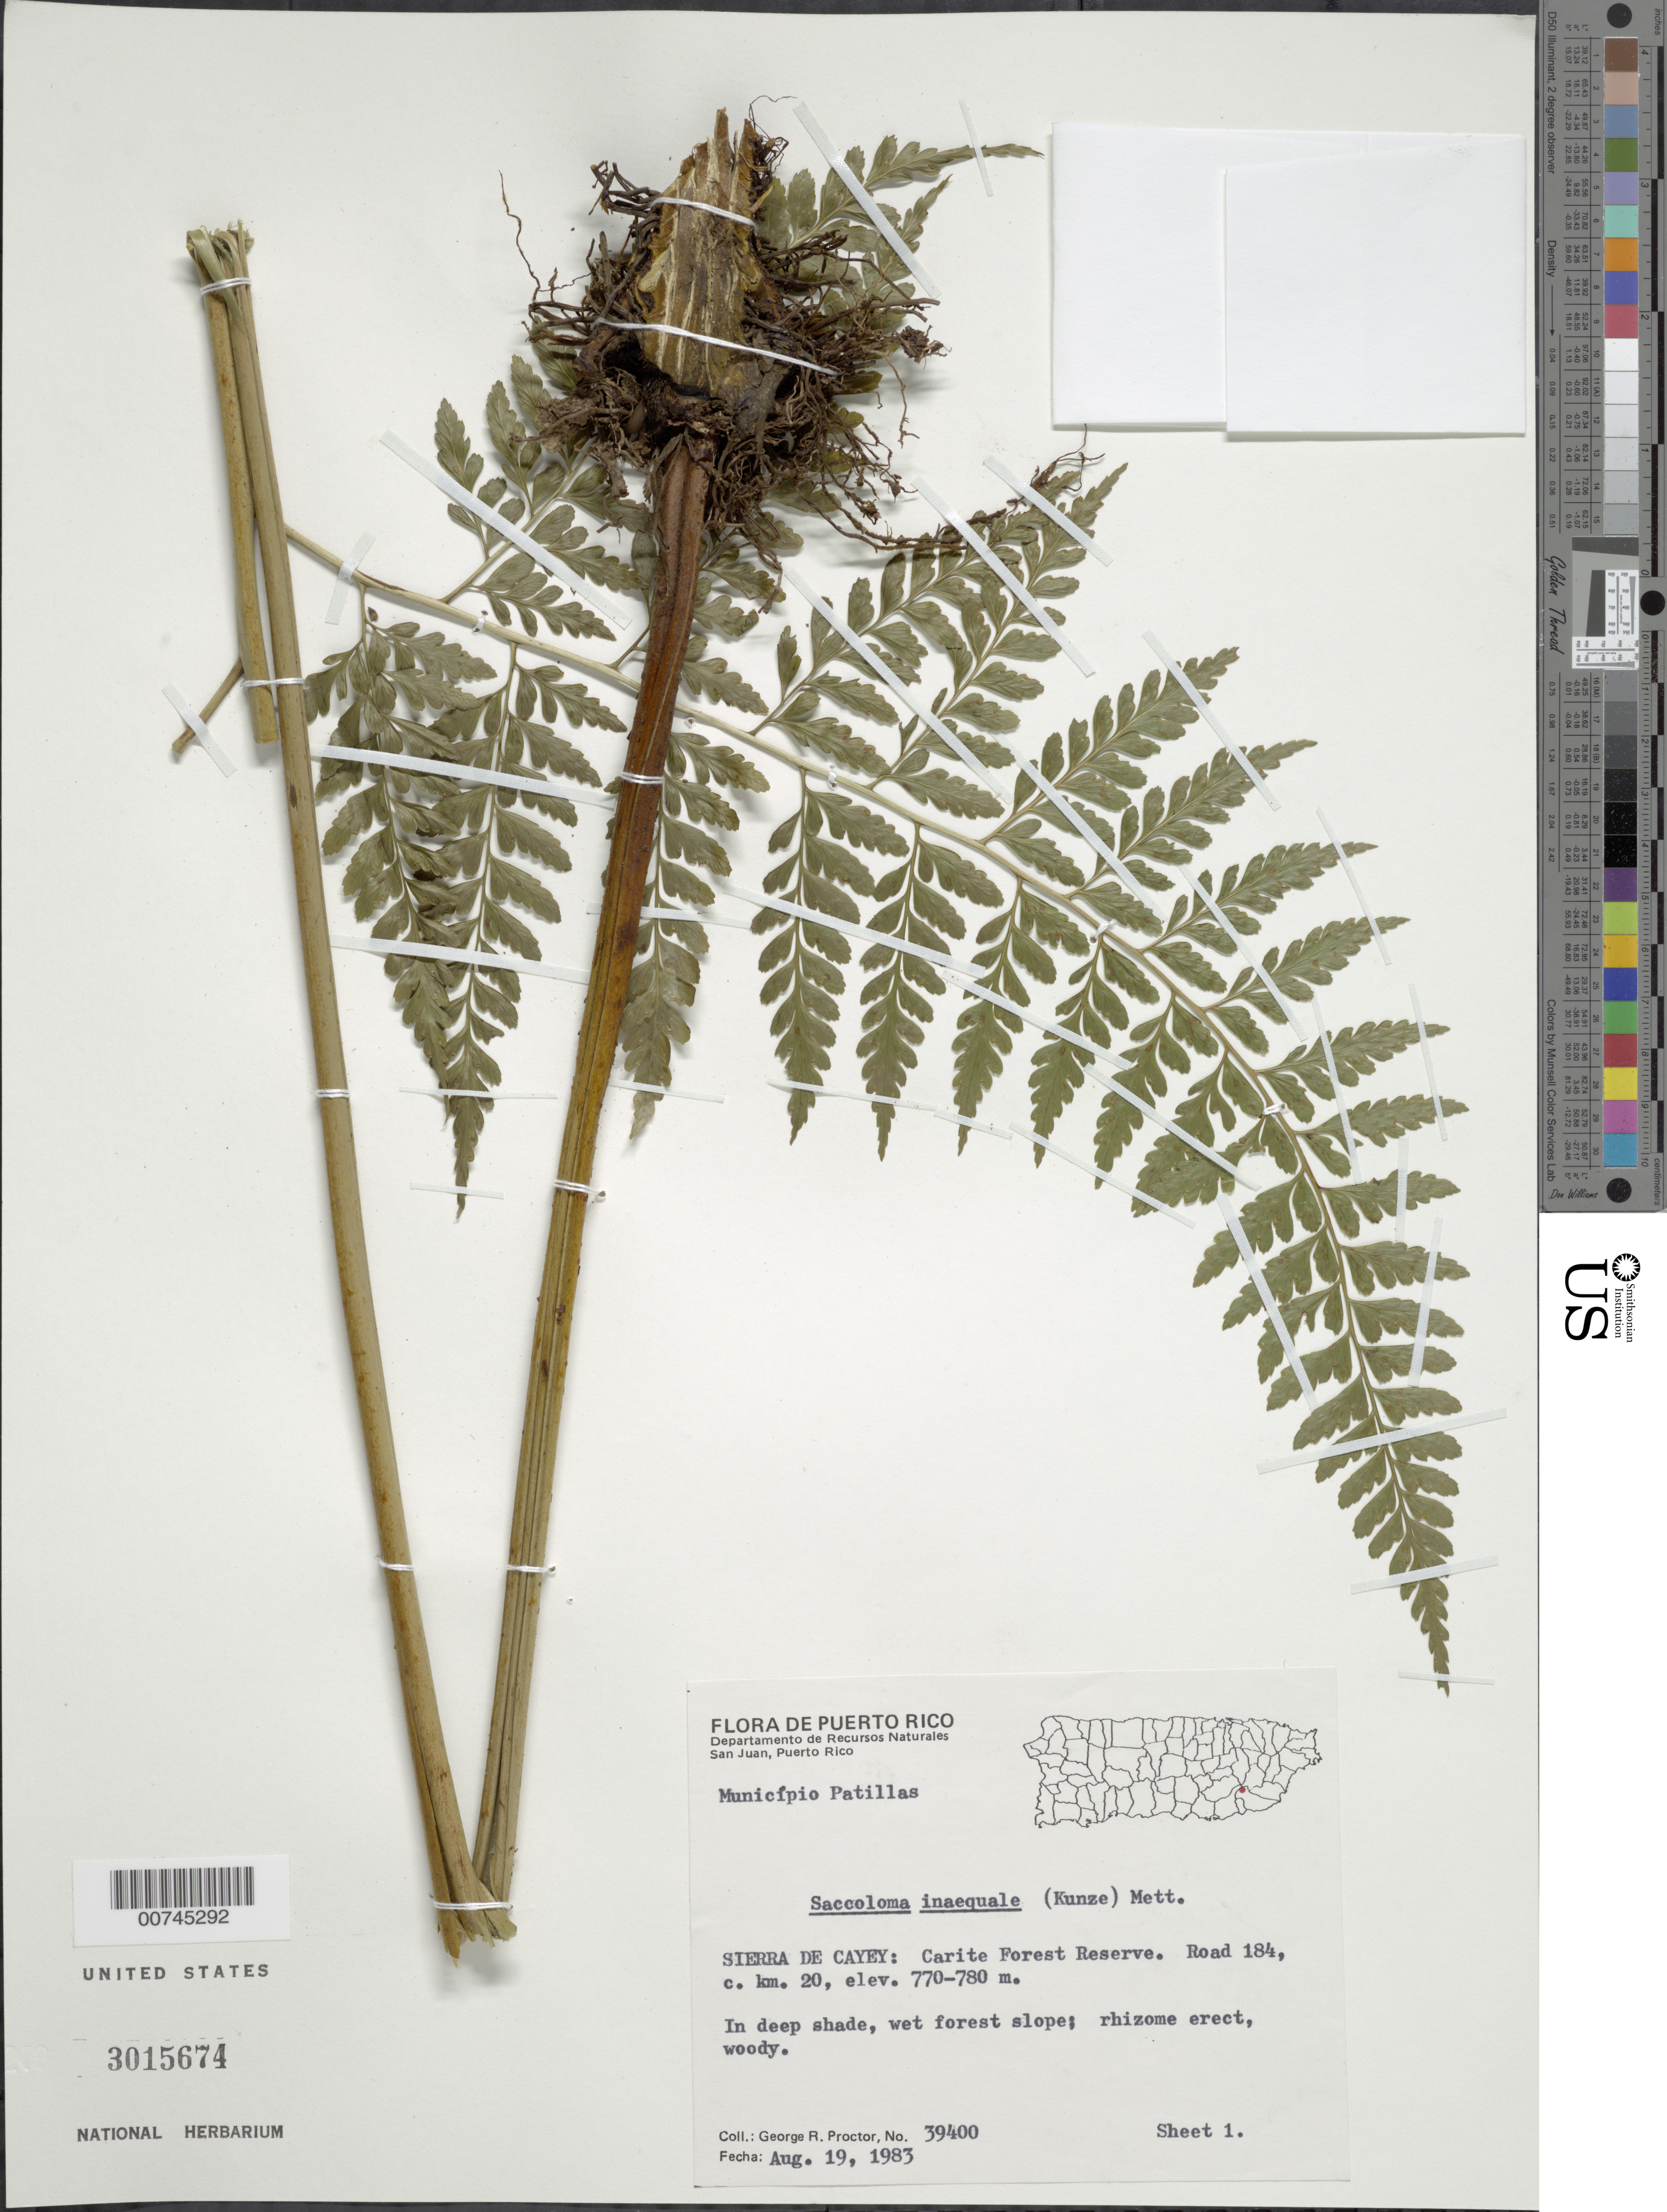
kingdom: Plantae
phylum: Tracheophyta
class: Polypodiopsida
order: Polypodiales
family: Saccolomataceae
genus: Saccoloma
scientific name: Saccoloma inaequale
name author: (Kunze) Mett.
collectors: G. R. Proctor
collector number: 39400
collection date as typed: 19 Aug 1983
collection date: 1983-08-19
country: Puerto Rico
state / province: Río Grande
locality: Sierra de Cayey: Carite Forest Reserve. Road 184, c. km 20. Municipio Patillas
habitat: In deep shade, wet forest slope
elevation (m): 770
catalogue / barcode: US 3015674